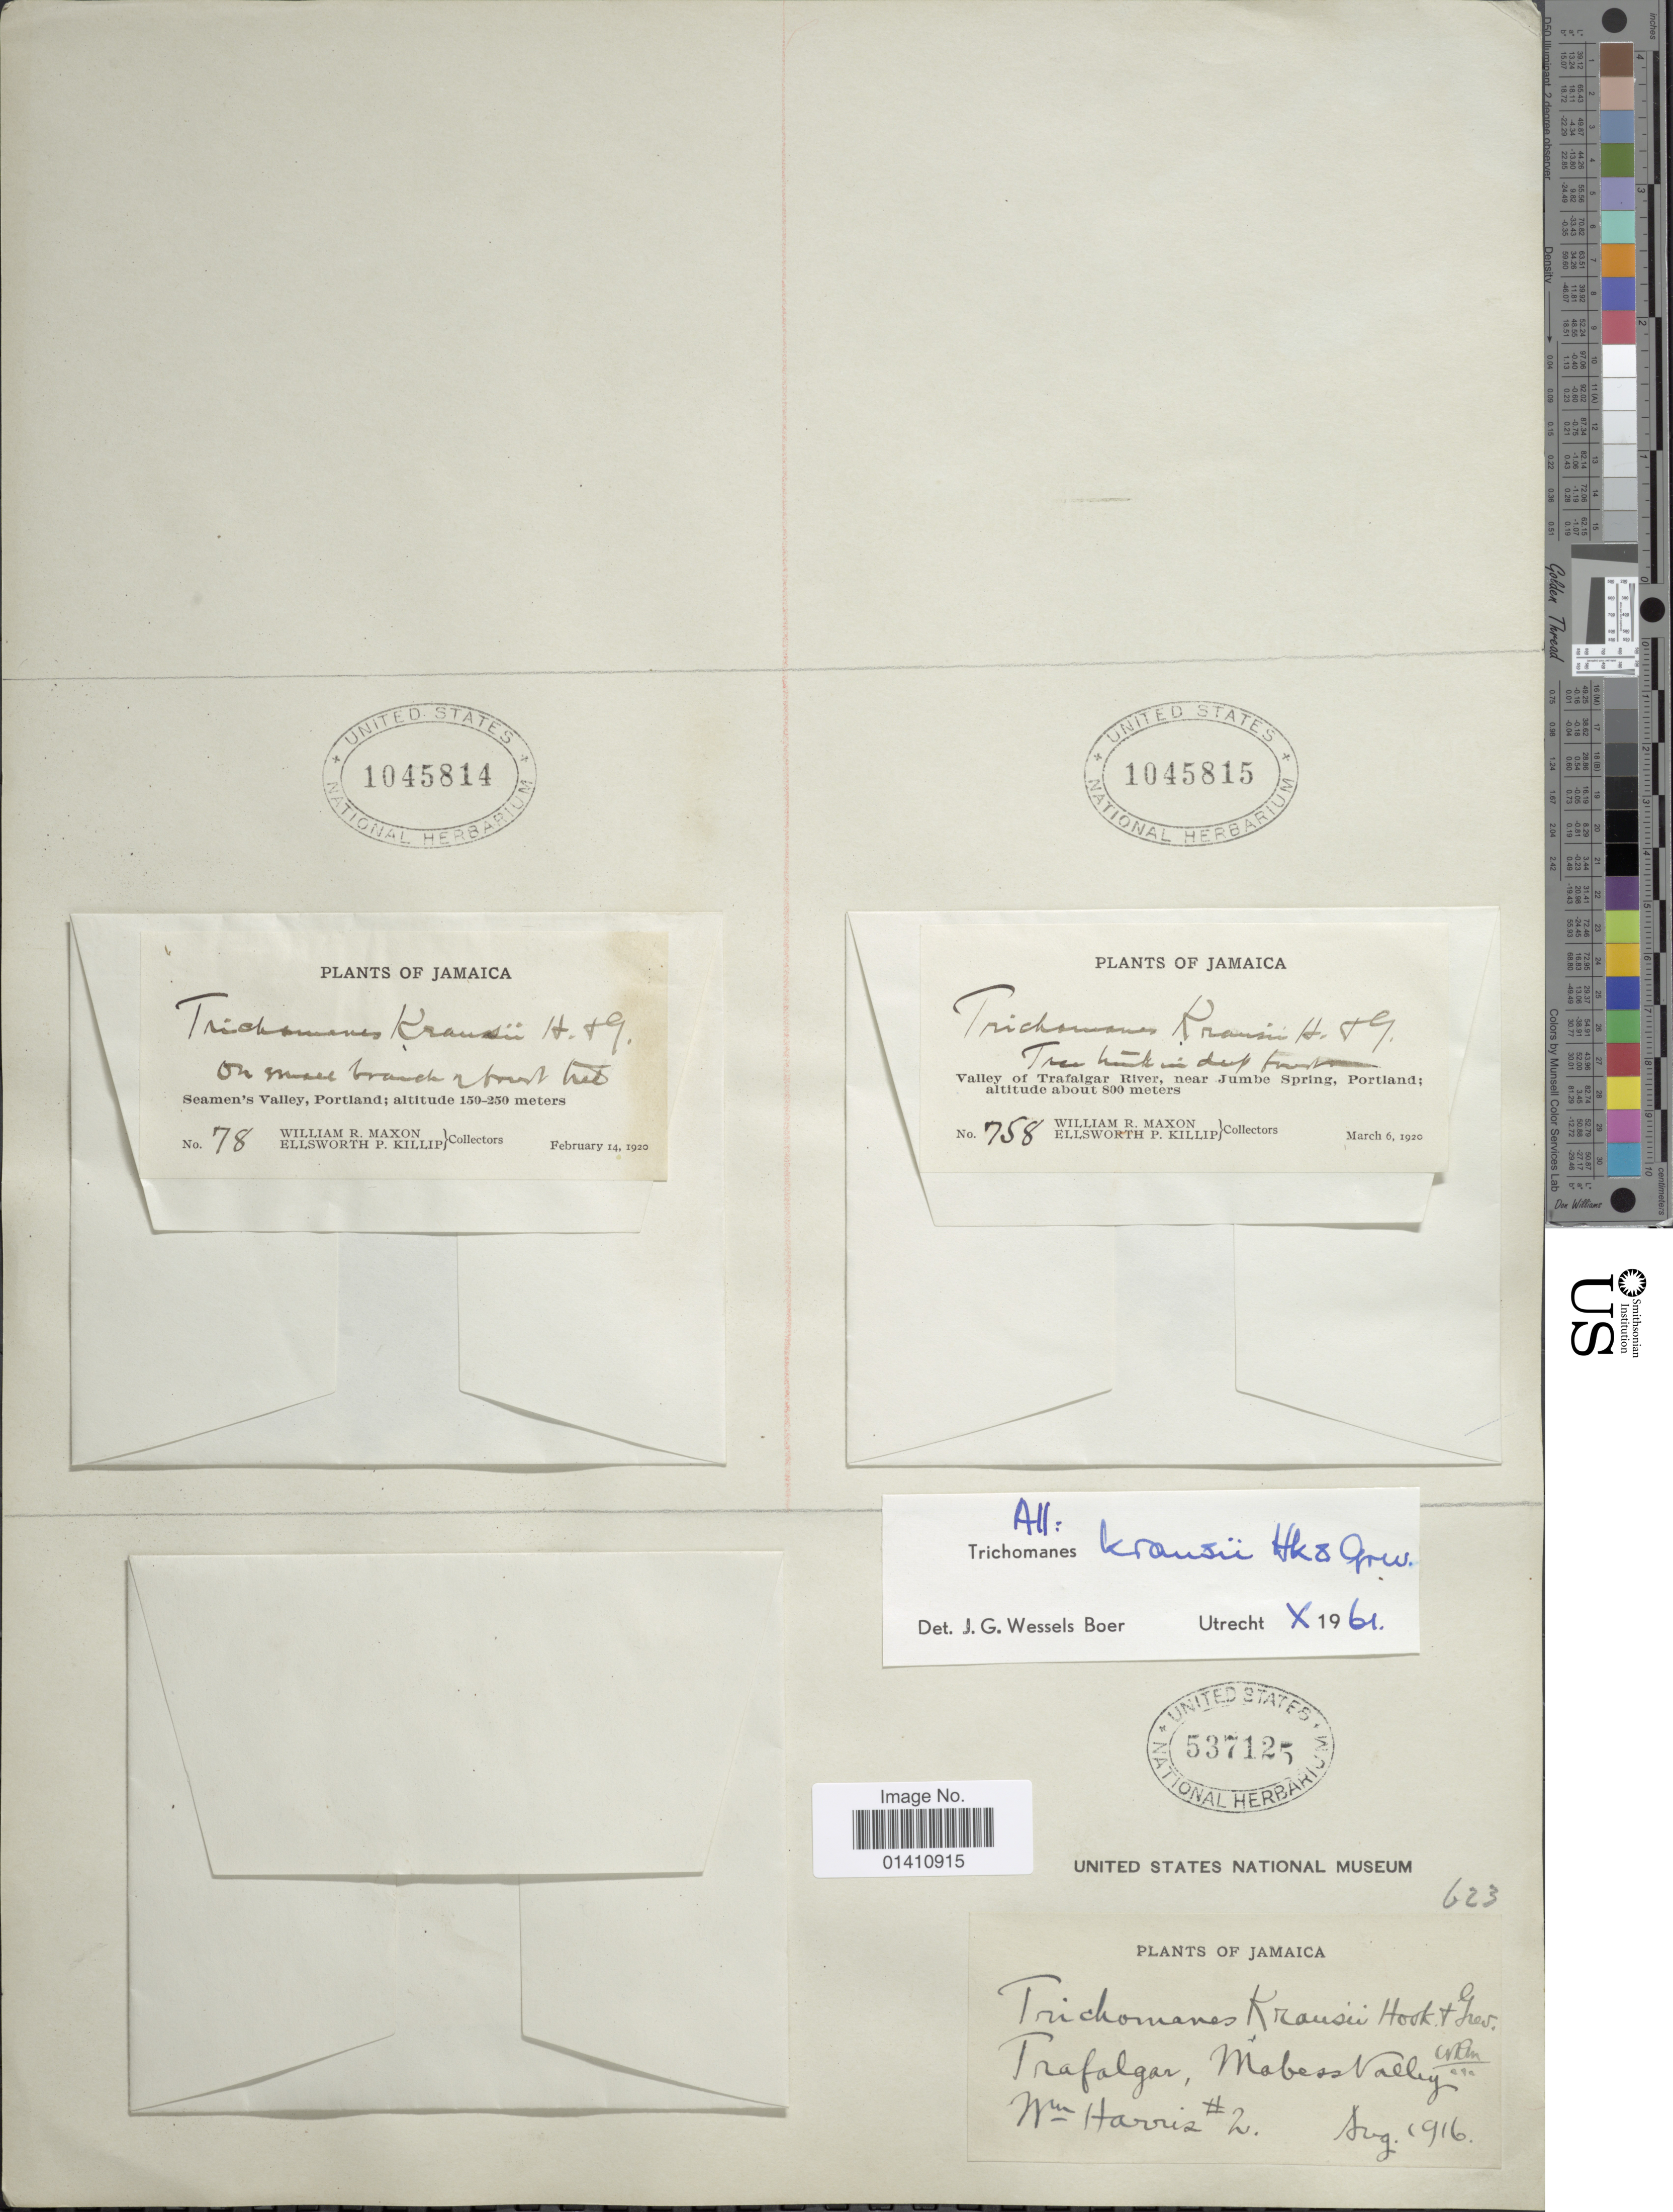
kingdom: Plantae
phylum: Tracheophyta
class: Polypodiopsida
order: Hymenophyllales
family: Hymenophyllaceae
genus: Didymoglossum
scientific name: Didymoglossum kraussii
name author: (Hook. & Grev.) C. Presl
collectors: W. Harris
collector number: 2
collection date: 1916-08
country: Jamaica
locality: Trafalgar, Mabess Valley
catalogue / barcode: US 537125